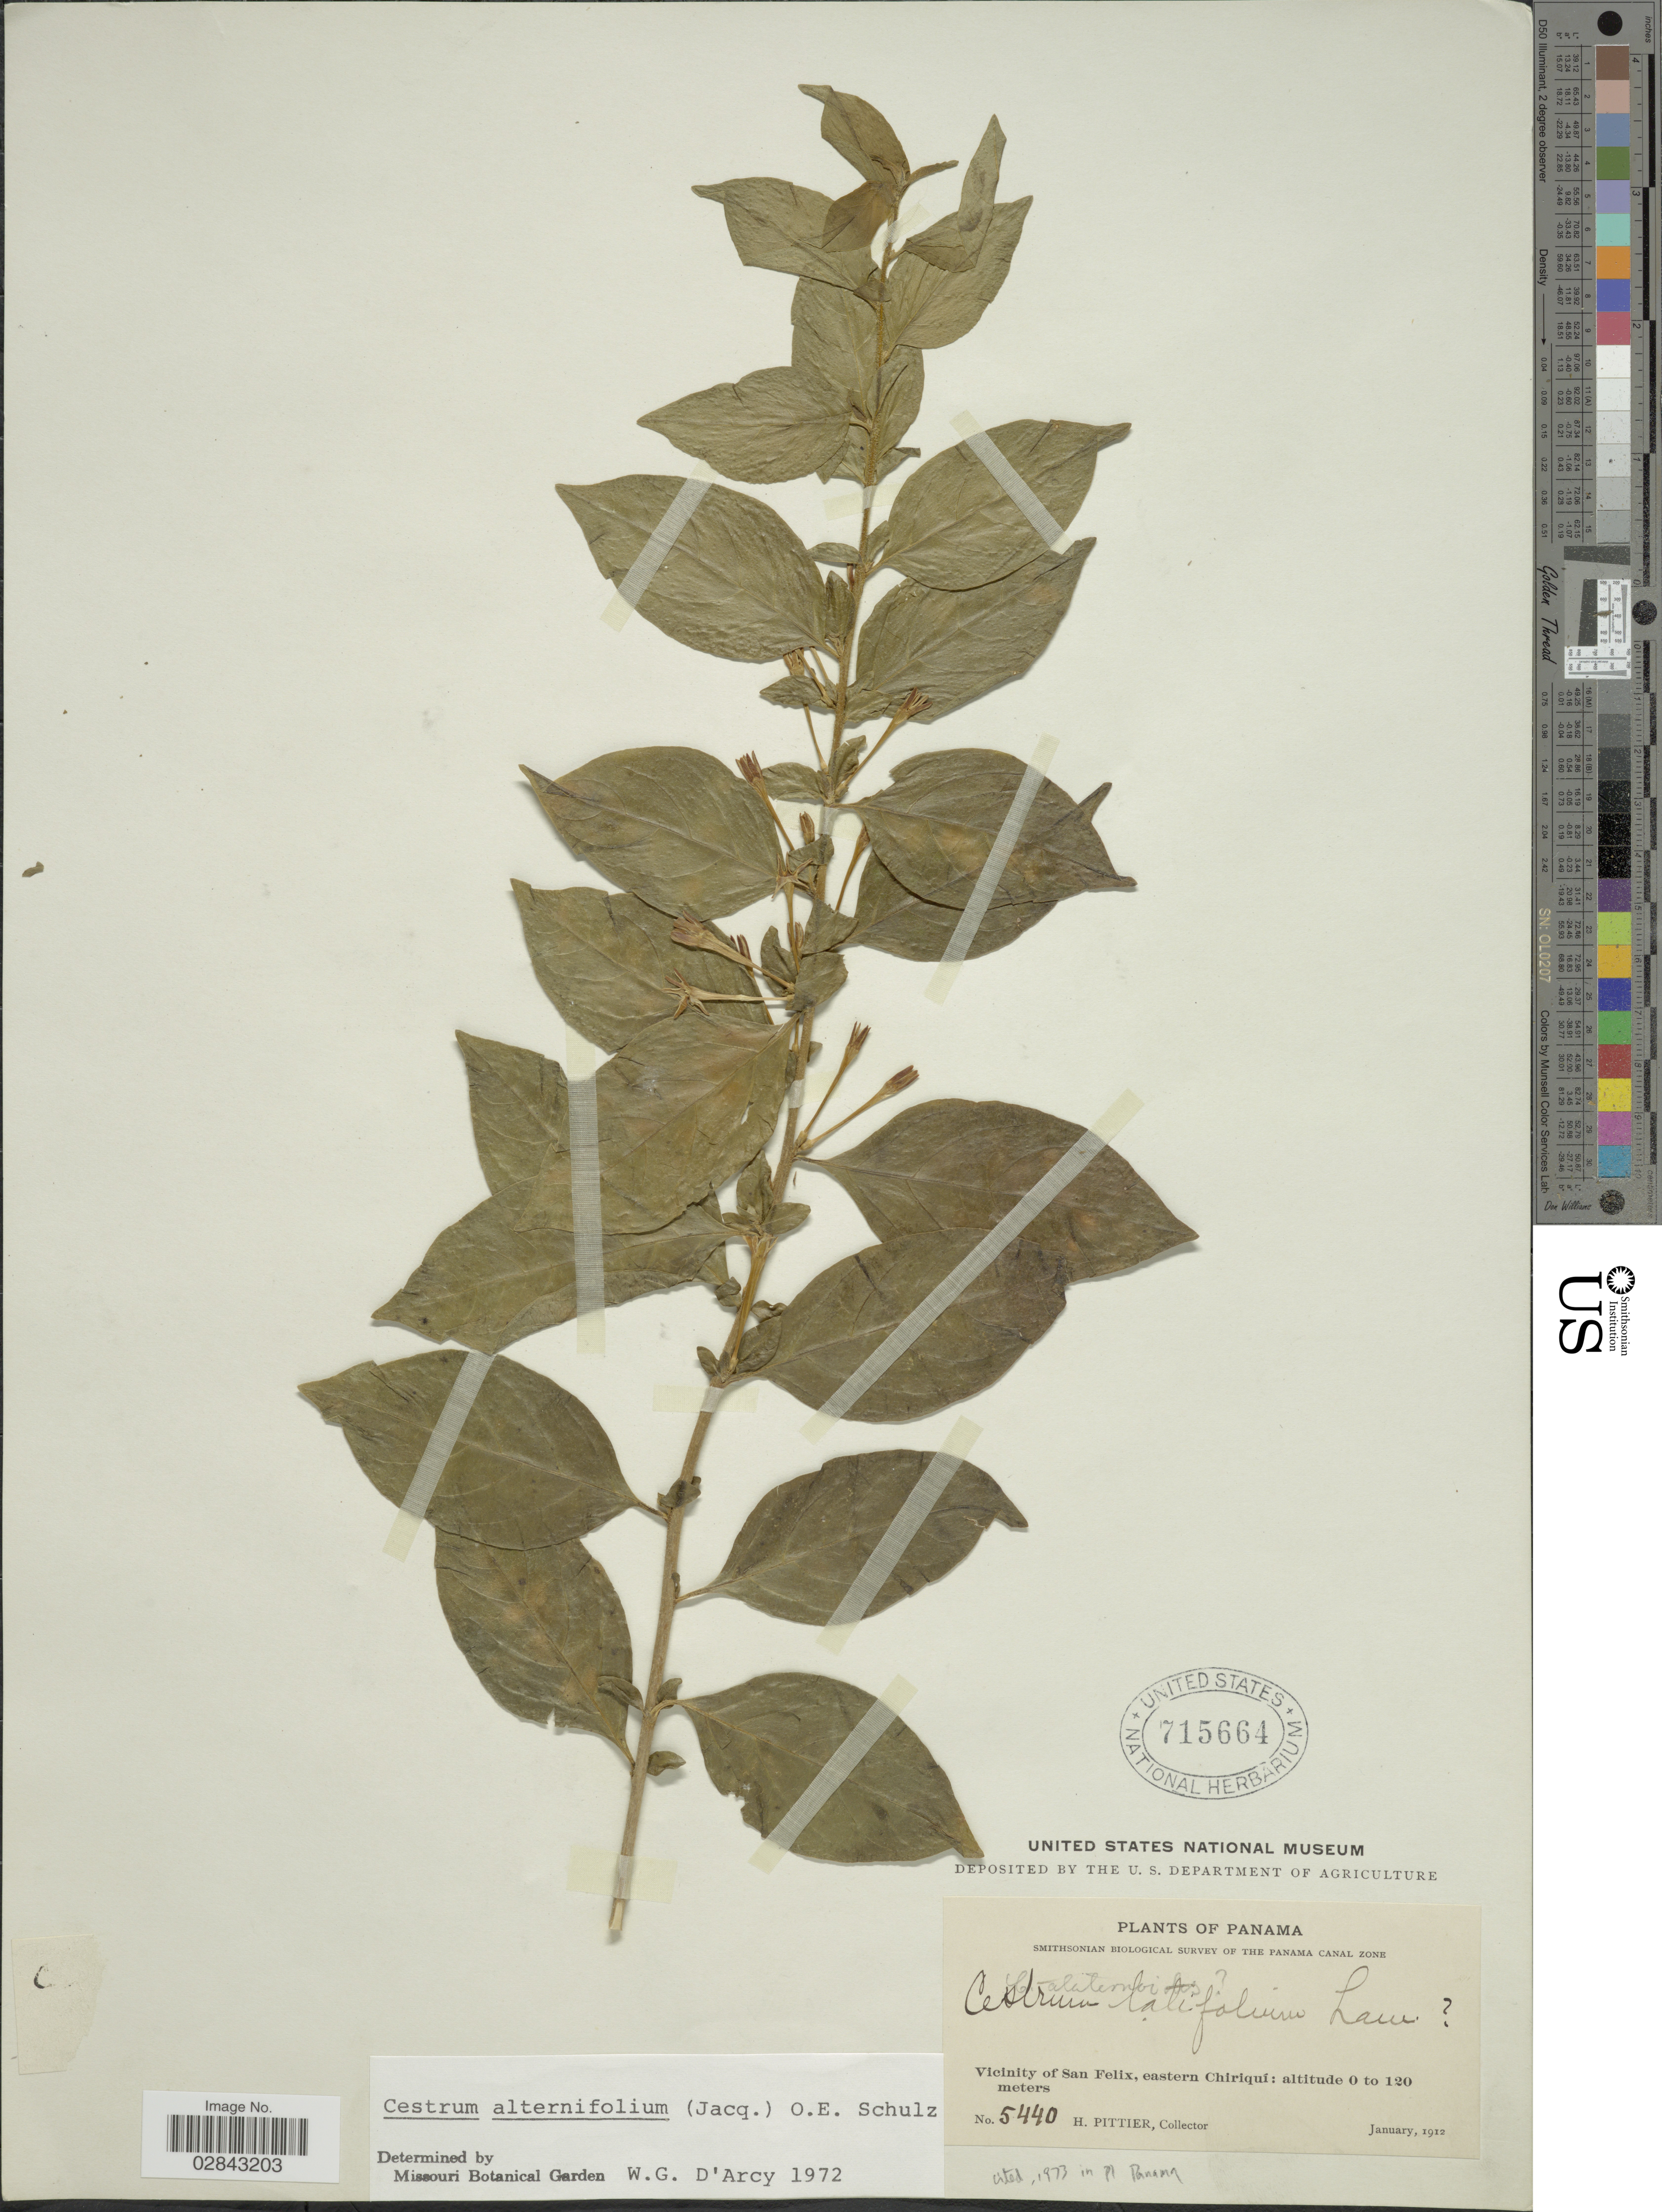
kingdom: Plantae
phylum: Tracheophyta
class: Magnoliopsida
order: Solanales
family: Solanaceae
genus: Cestrum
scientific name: Cestrum alternifolium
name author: (Jacq.) O.E. Schulz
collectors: H. F. Pittier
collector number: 5440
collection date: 1912-01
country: Panama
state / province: Chiriqui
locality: Vicinity of San Felix, eastern Chiriquí.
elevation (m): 0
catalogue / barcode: US 715664